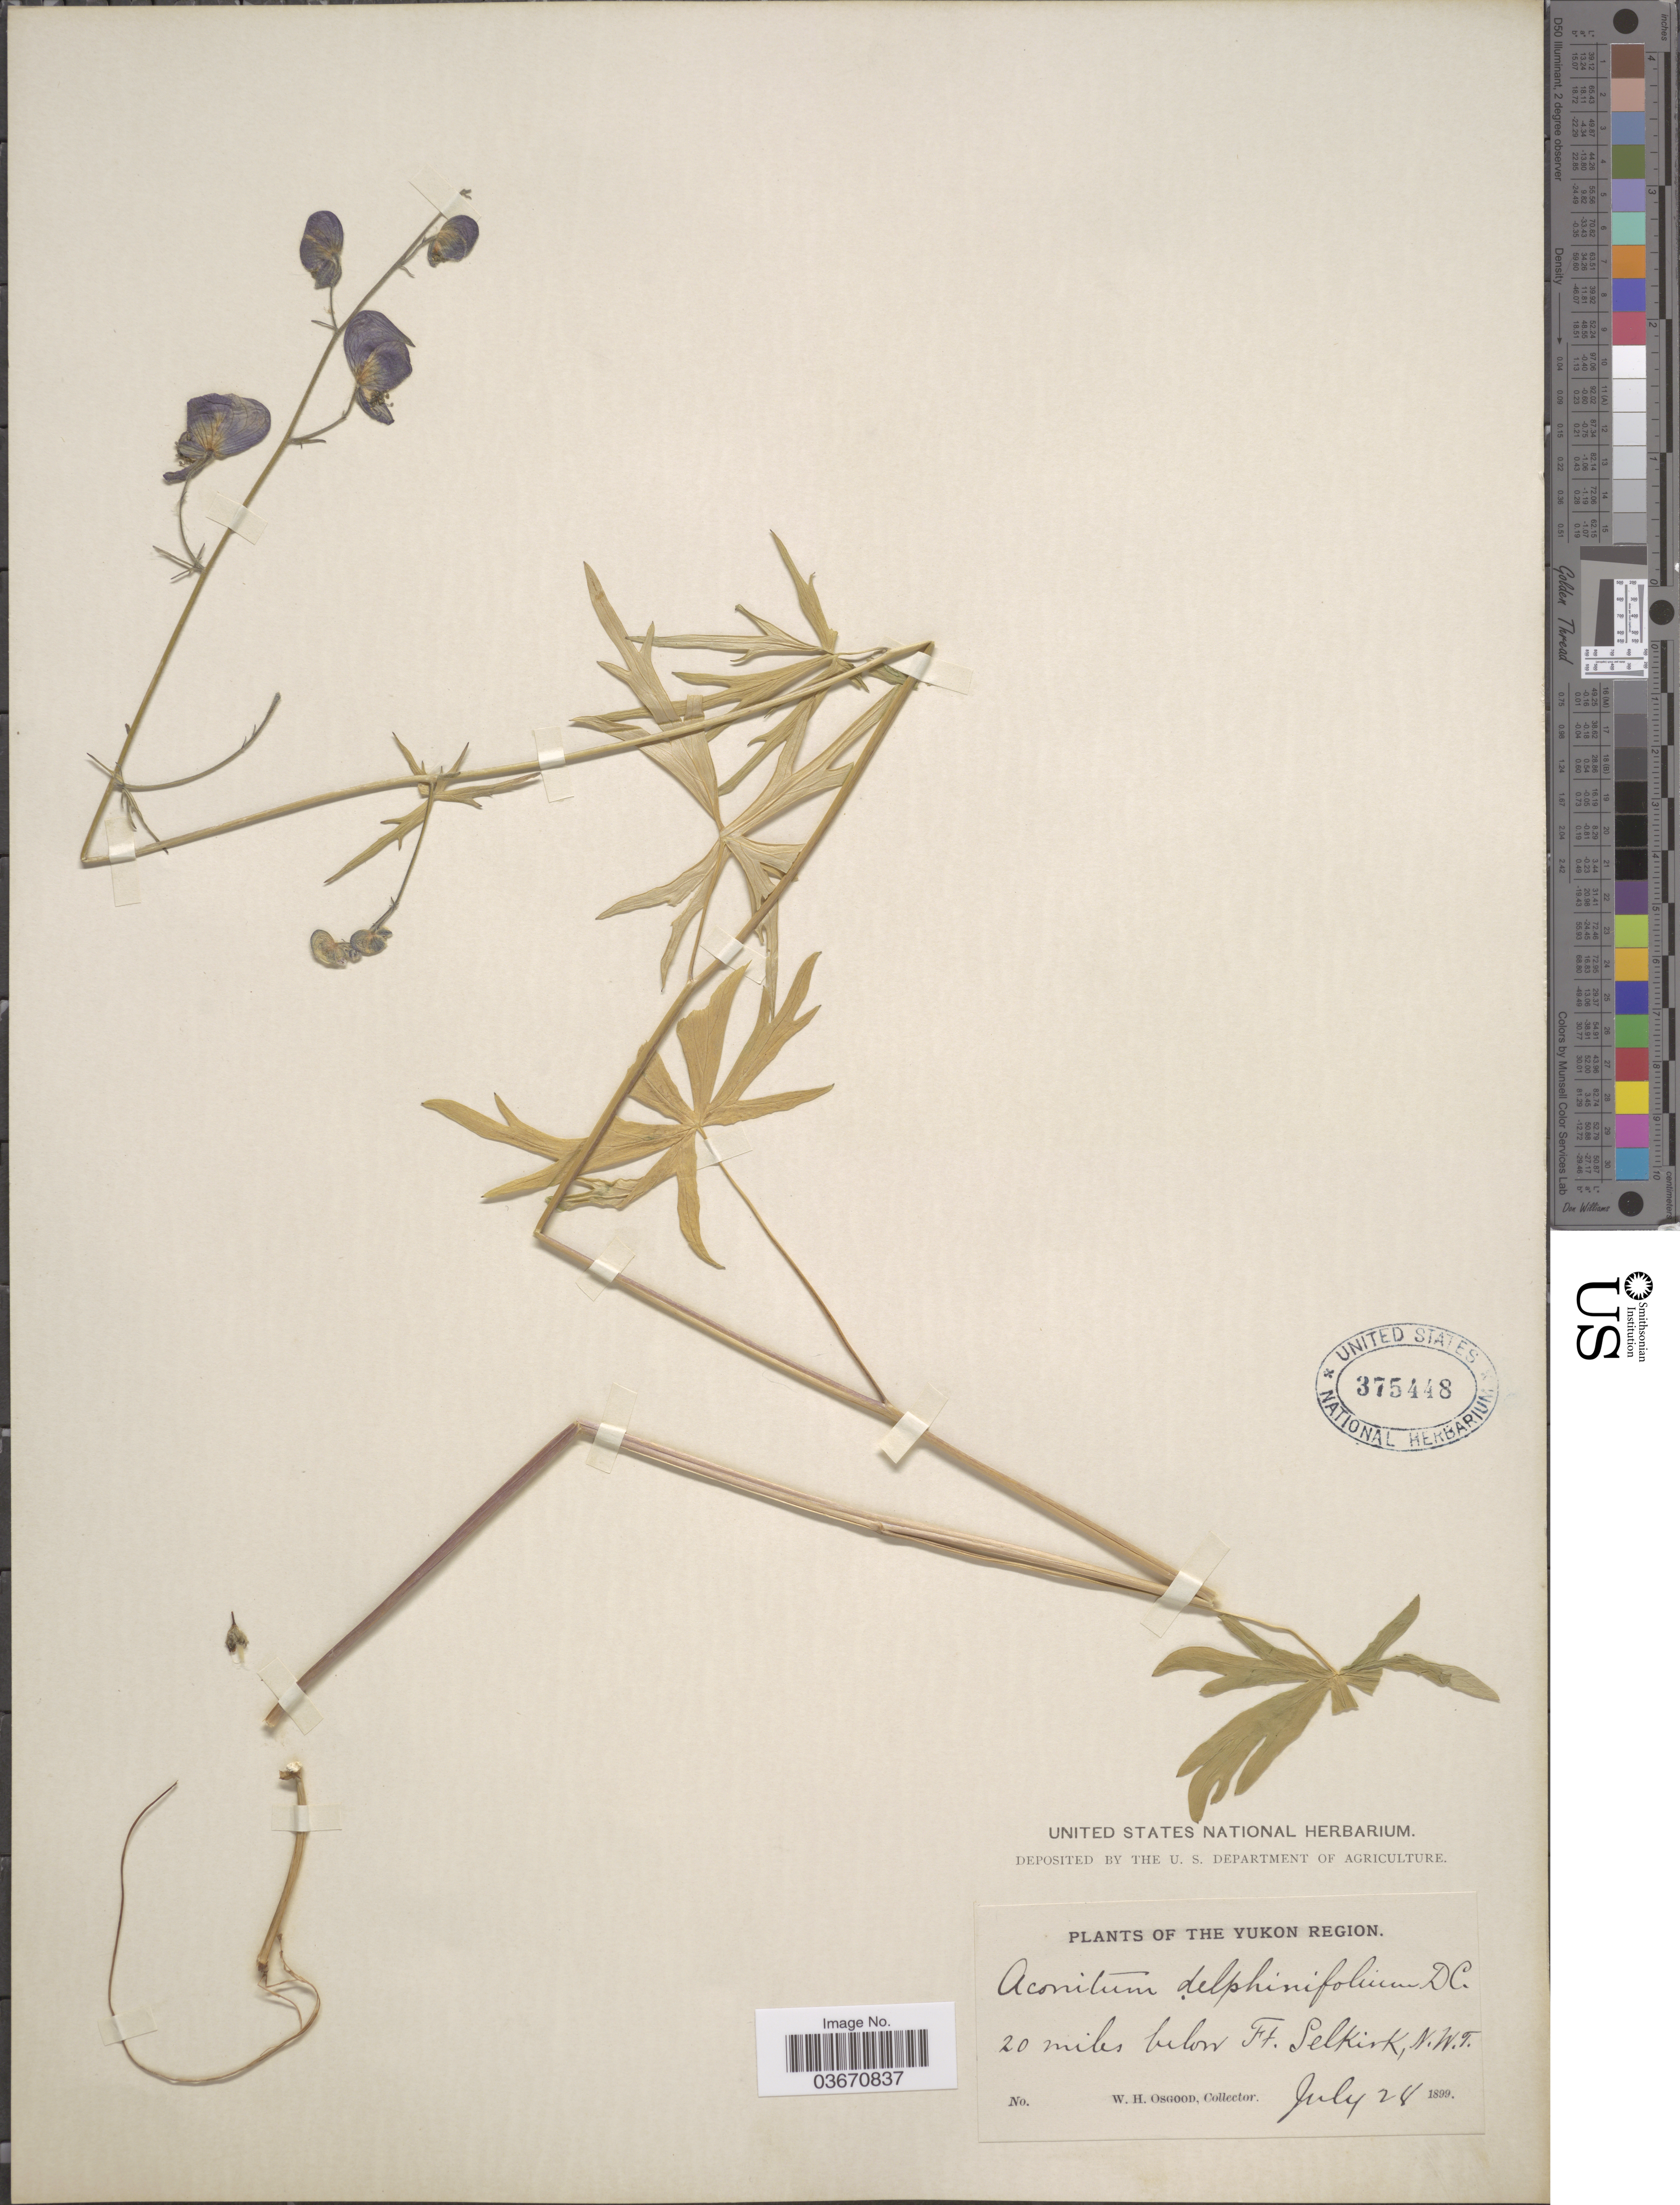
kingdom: Plantae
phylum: Tracheophyta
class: Magnoliopsida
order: Ranunculales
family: Ranunculaceae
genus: Aconitum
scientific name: Aconitum delphinifolium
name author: DC.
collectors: W. Osgood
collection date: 1899-07-24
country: Canada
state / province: Northwest Territories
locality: The Yukon Region. 20 miles below Ft. Selkirk, N.W.T.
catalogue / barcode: US 375448